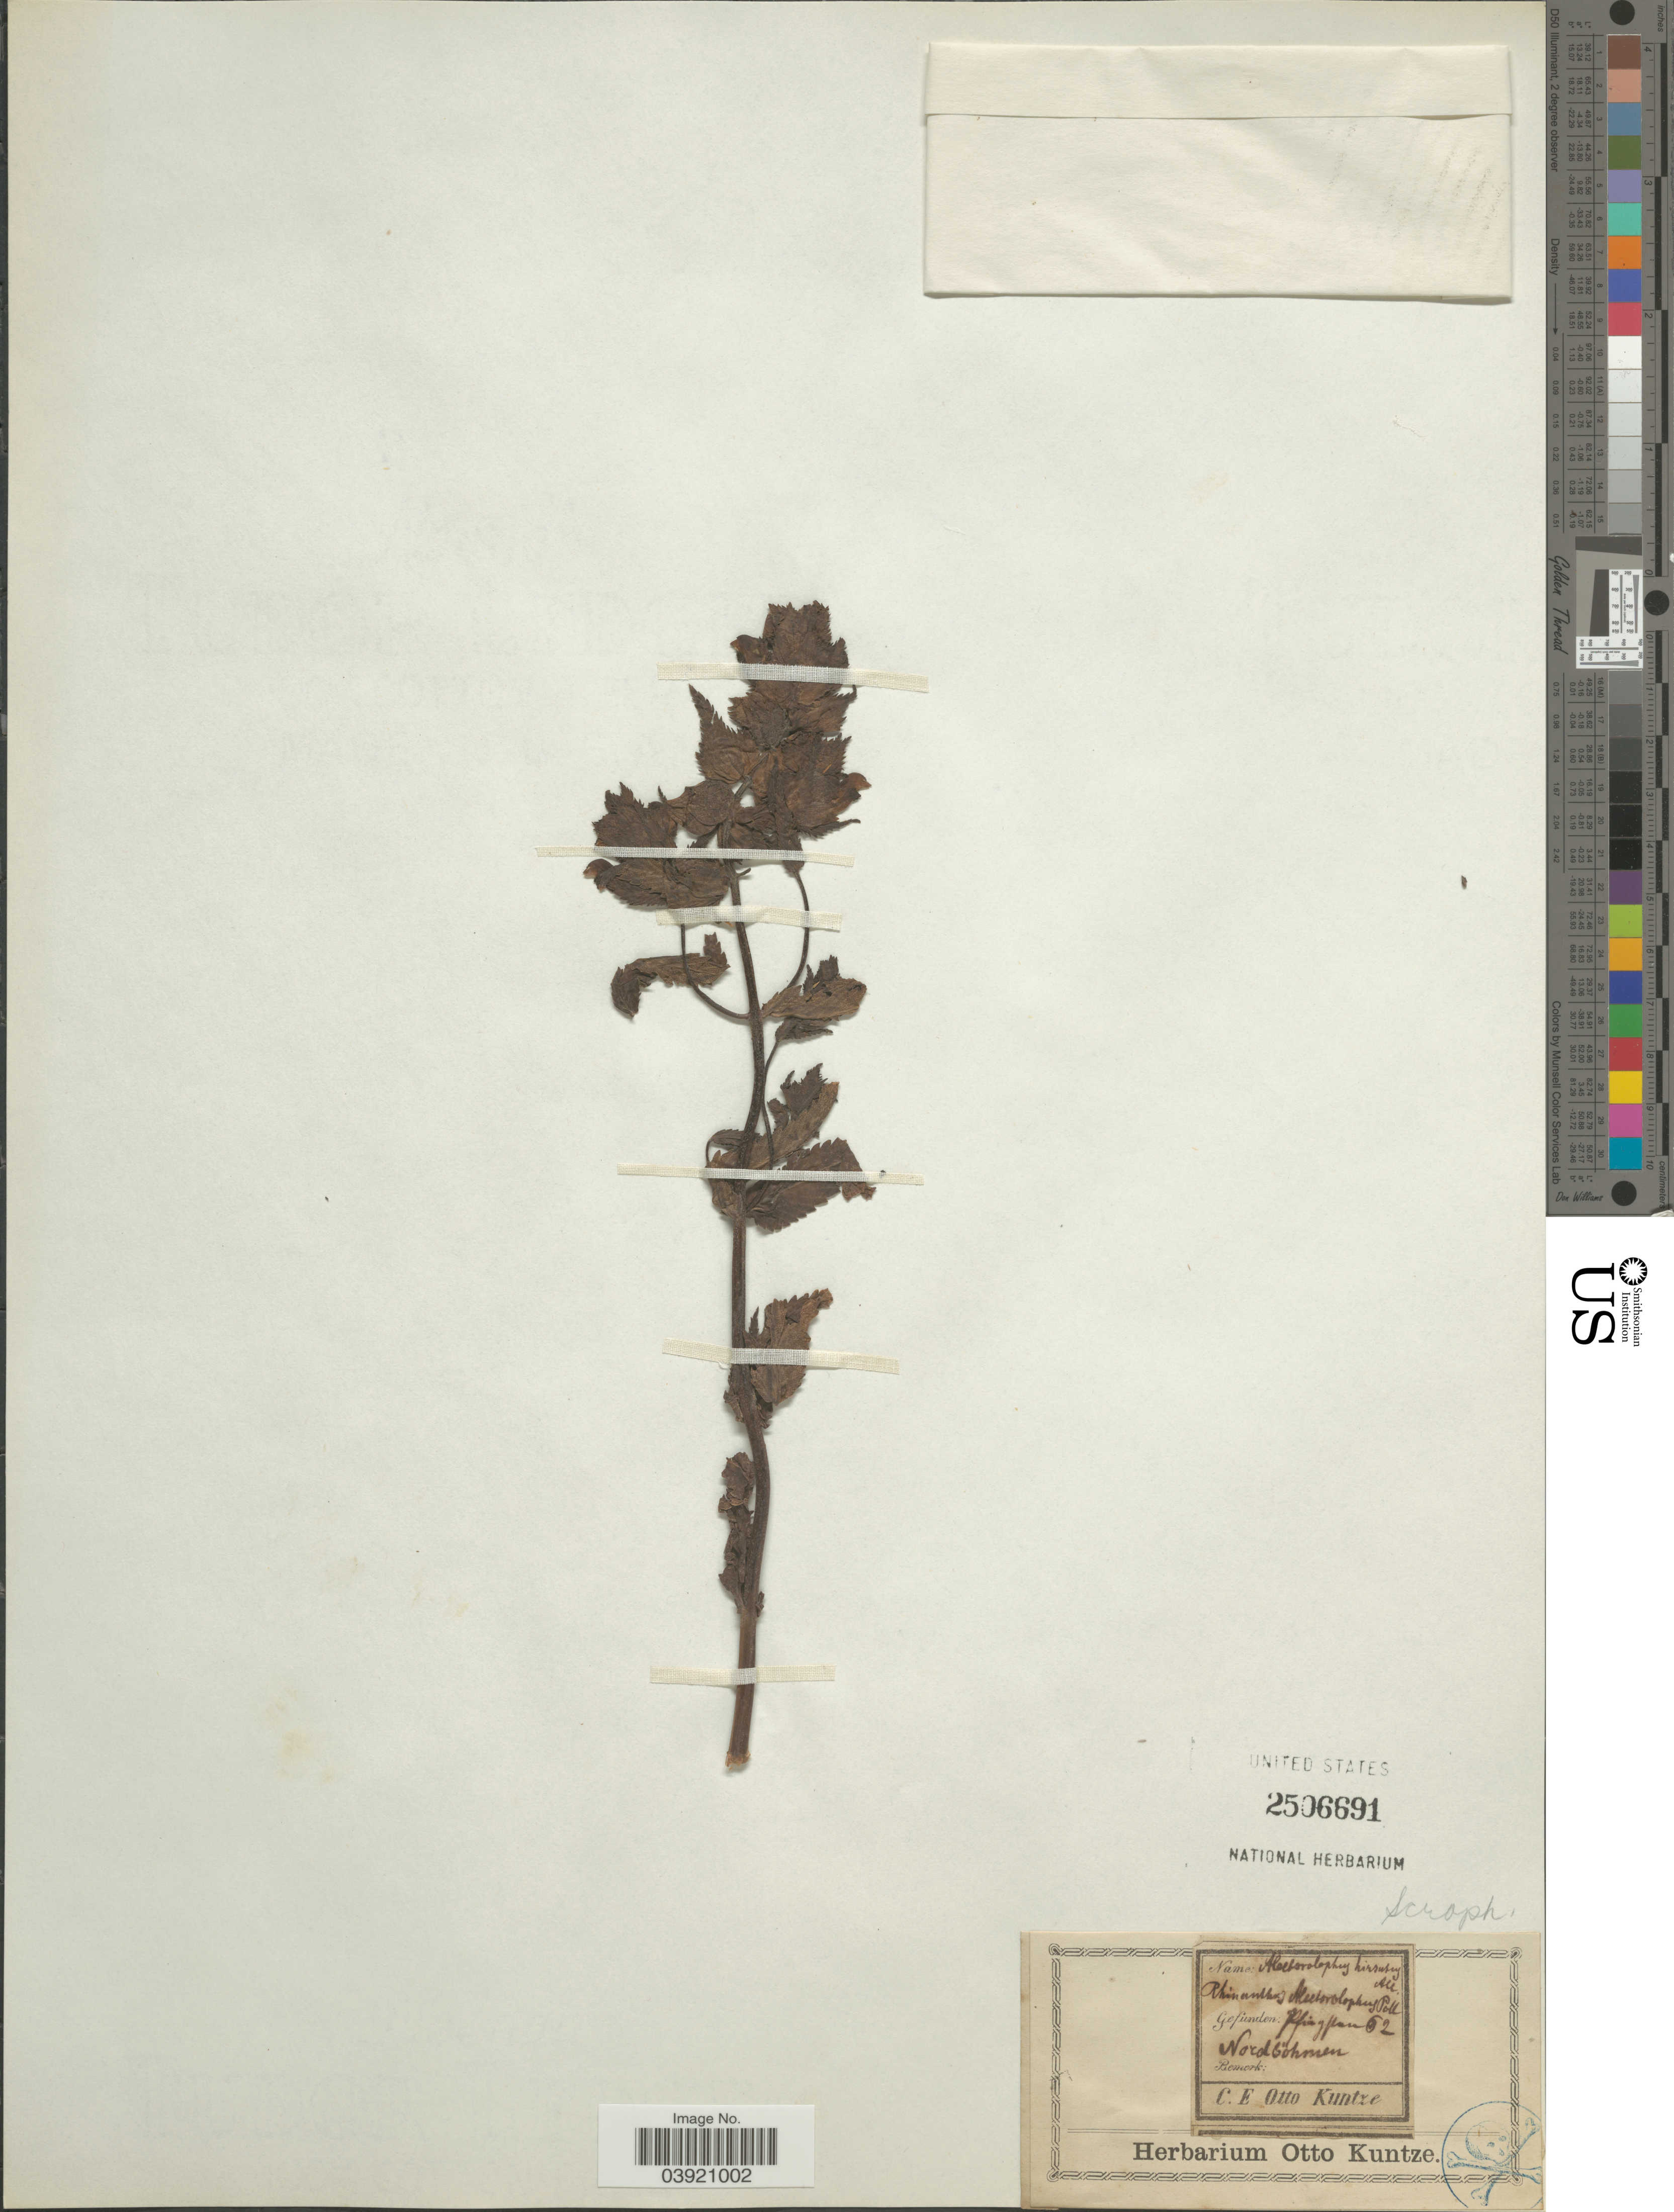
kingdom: Plantae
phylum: Tracheophyta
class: Magnoliopsida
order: Lamiales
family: Orobanchaceae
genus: Rhinanthus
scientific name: Rhinanthus hirsutus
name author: Lam.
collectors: C.E.O. Kuntze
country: Czechia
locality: Pfingflan G2. [interpreted] Nordbohmen.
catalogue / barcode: US 2506691